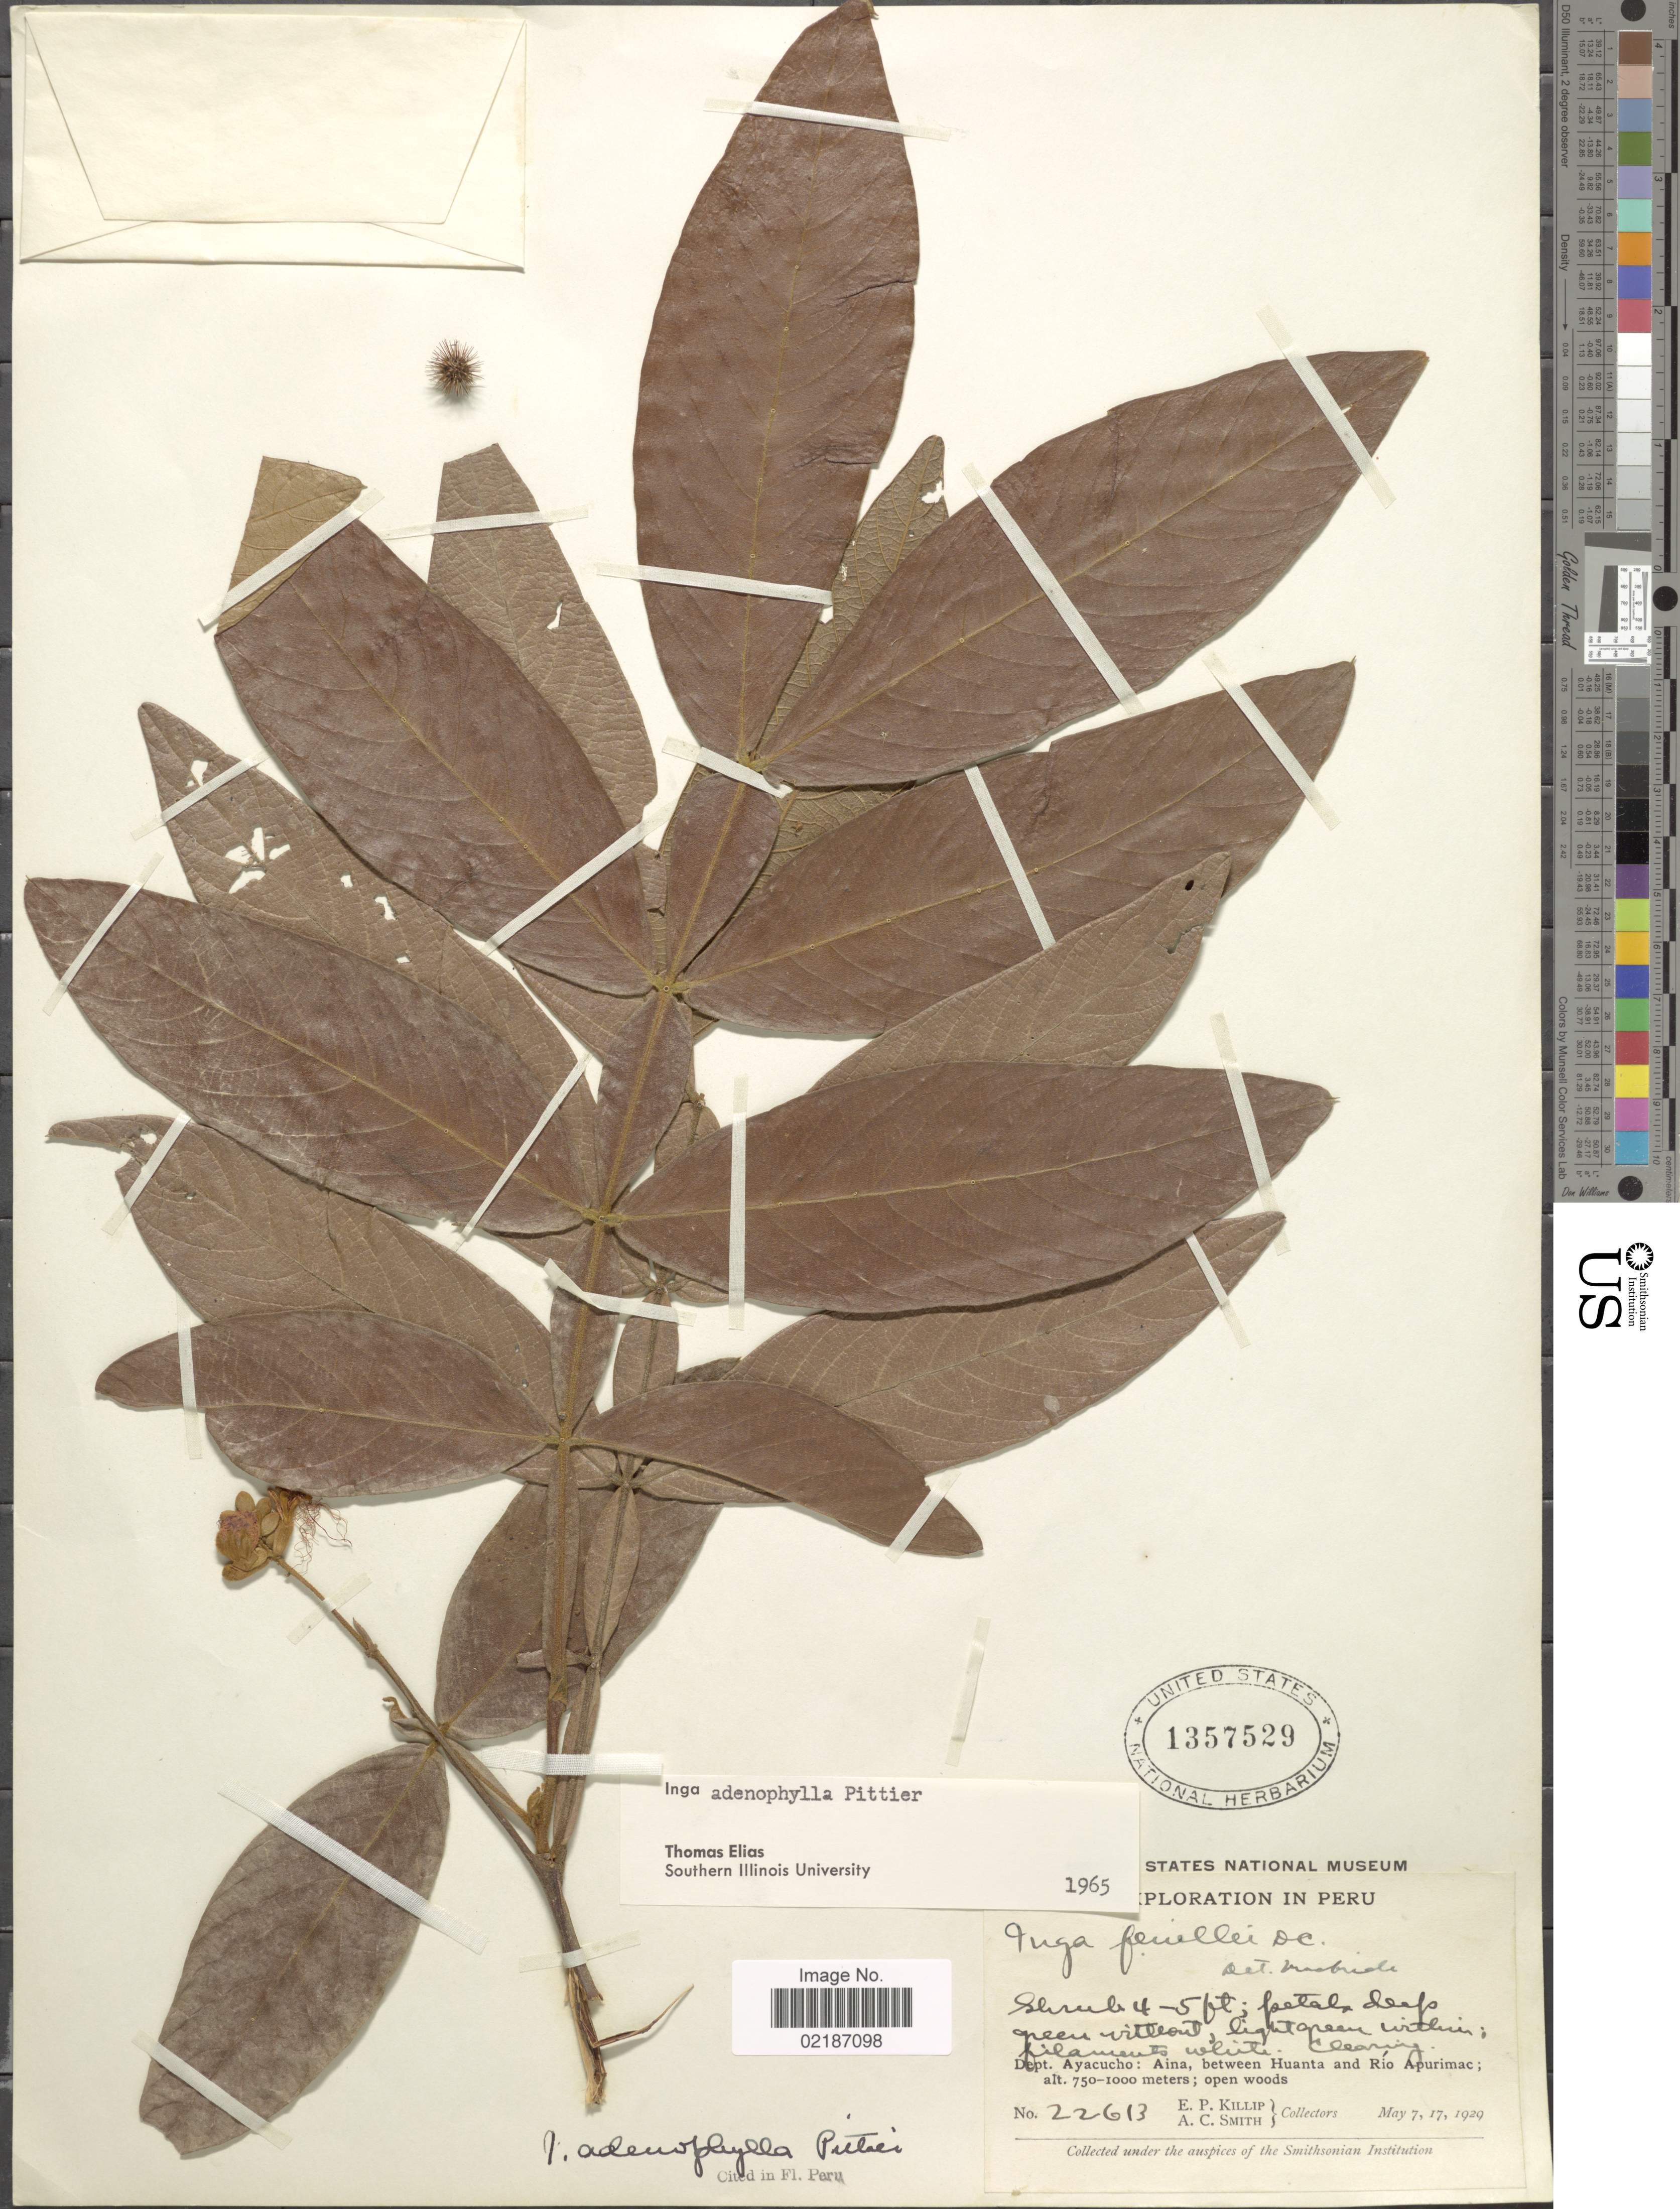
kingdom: Plantae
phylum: Tracheophyta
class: Magnoliopsida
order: Fabales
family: Fabaceae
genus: Inga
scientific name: Inga adenophylla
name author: Pittier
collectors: E. P. Killip & A. C. Smith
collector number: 22613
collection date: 1929-05-07/1929-05-17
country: Peru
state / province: Ayacucho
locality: Aina, between Huanta and Río Apurimac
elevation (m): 750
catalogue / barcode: US 1357529